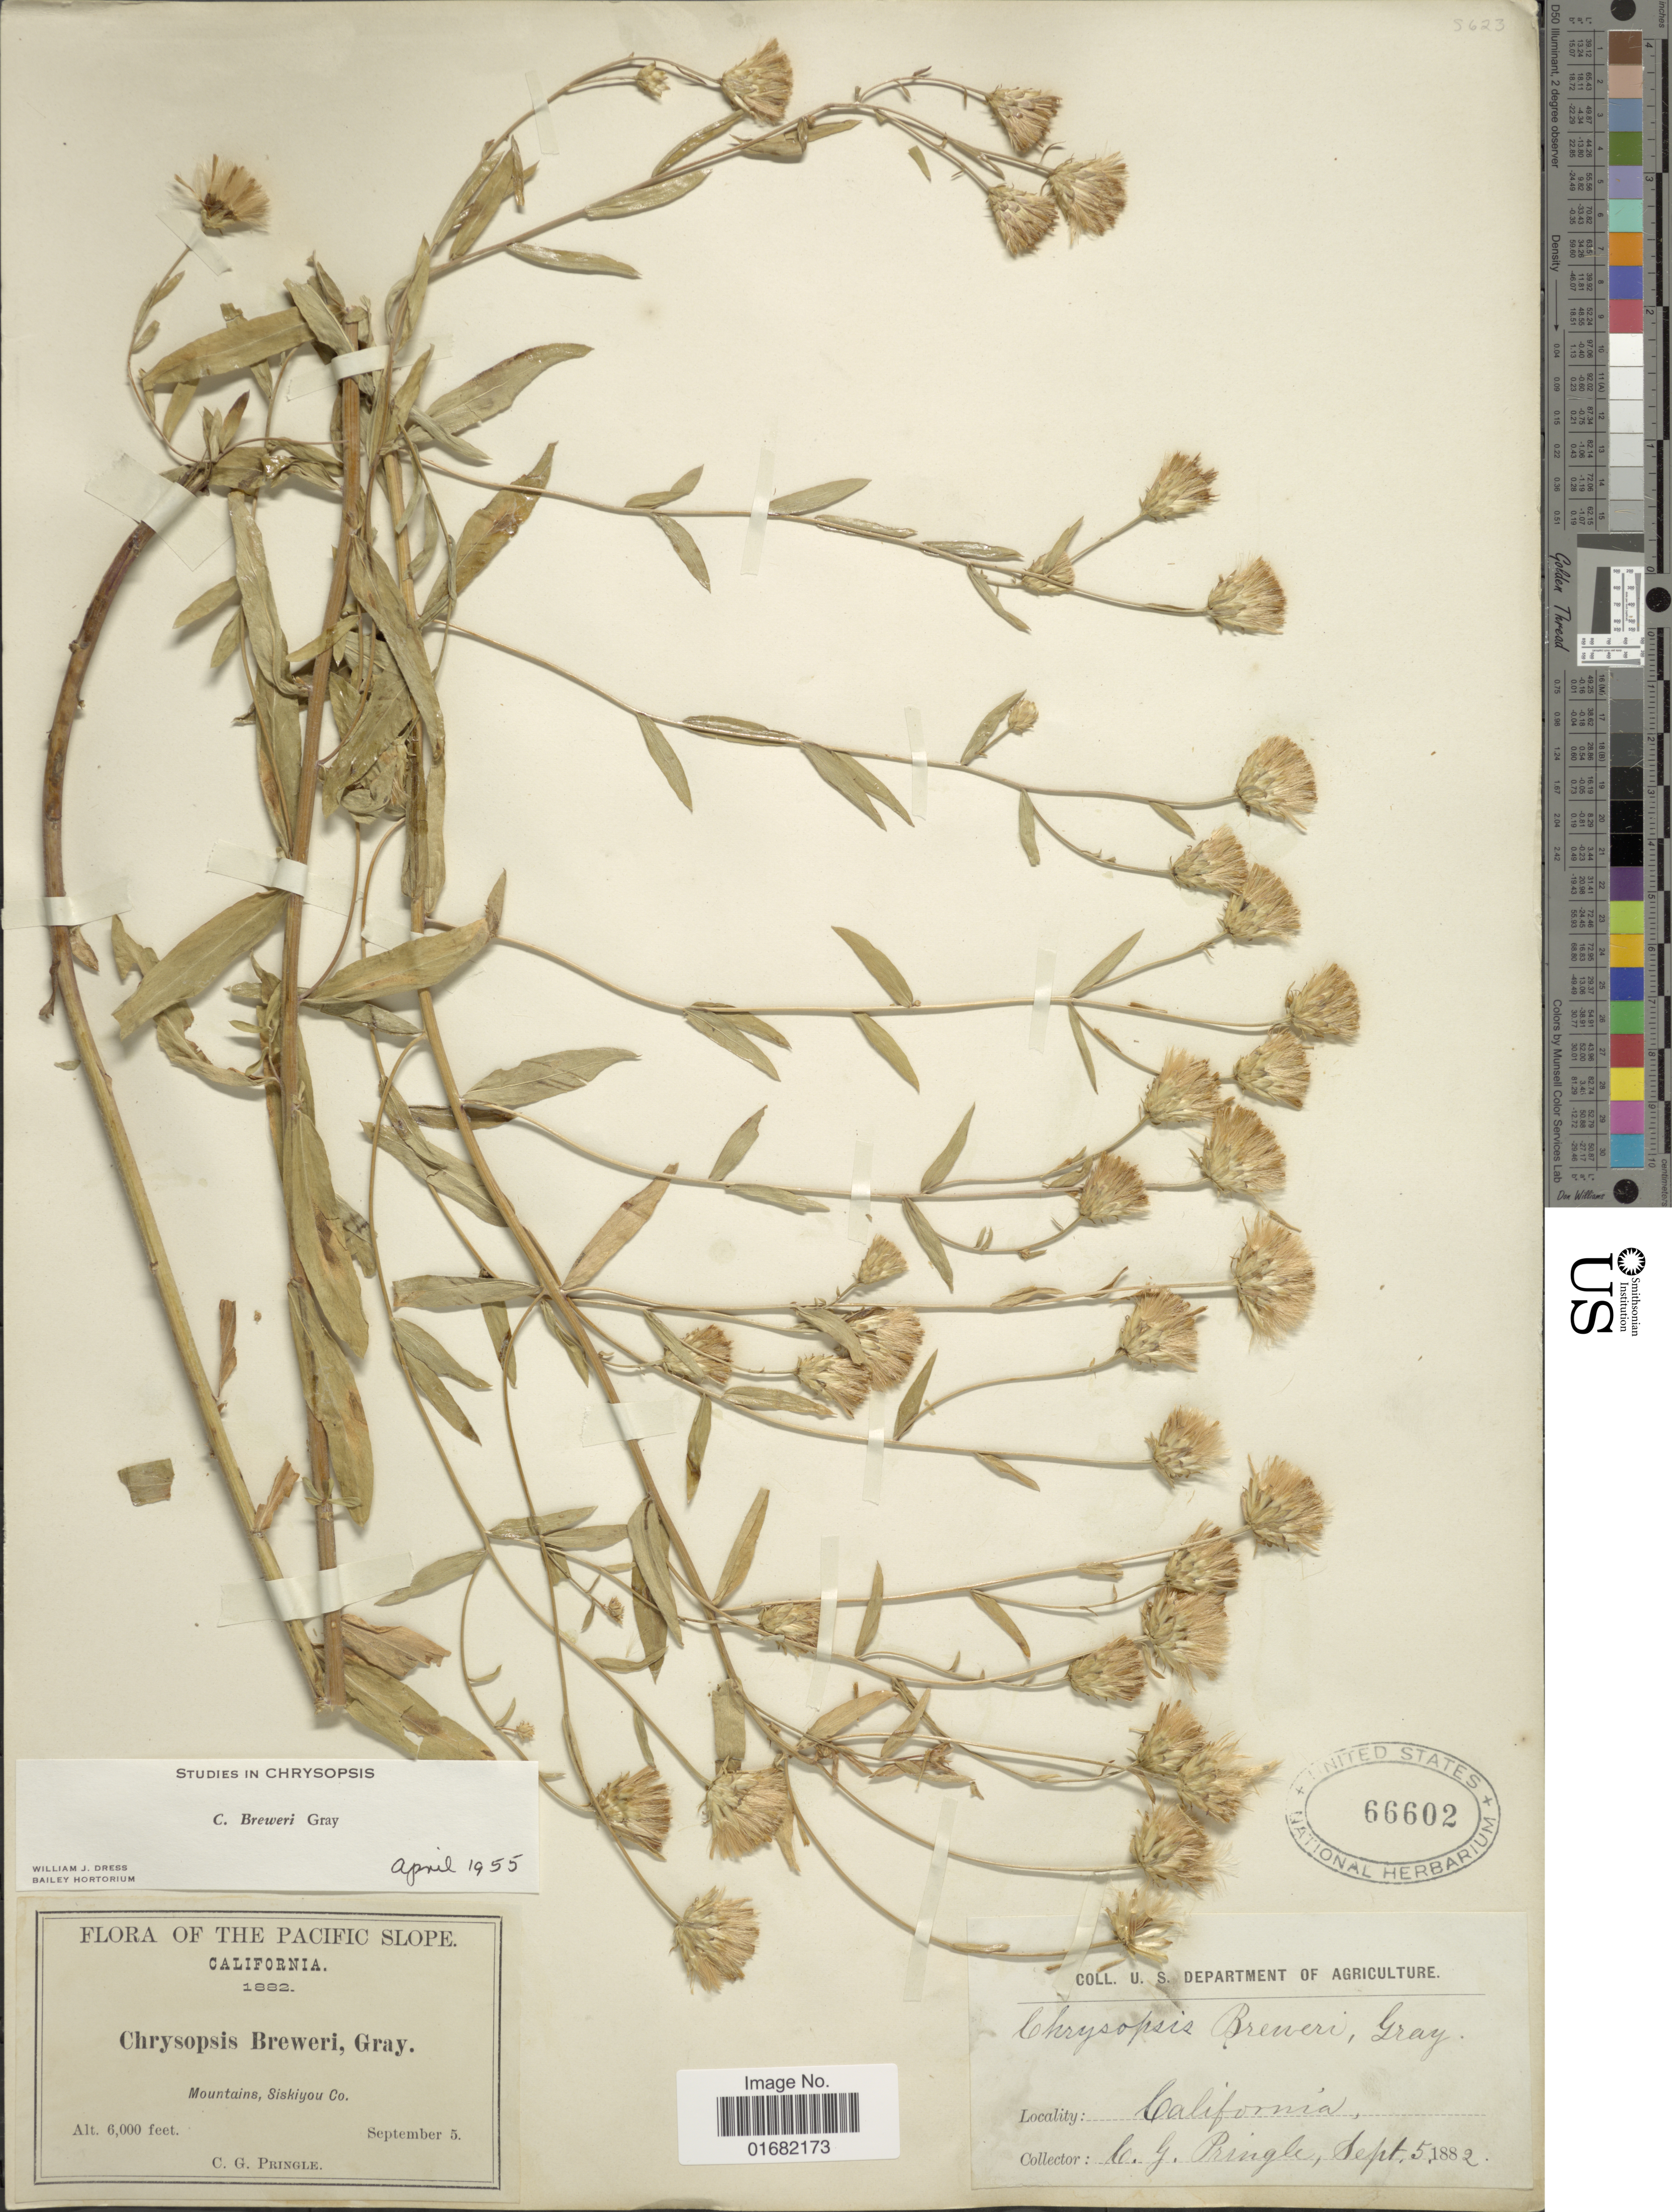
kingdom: Plantae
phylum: Tracheophyta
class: Magnoliopsida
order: Asterales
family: Asteraceae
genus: Heterotheca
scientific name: Heterotheca breweri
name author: (A. Gray) Shinners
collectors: C. G. Pringle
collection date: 1882-09-05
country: United States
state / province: California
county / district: Siskiyou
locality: Pacific Slope. Mountains, Siskiyou Co.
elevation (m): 1829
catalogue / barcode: US 66602